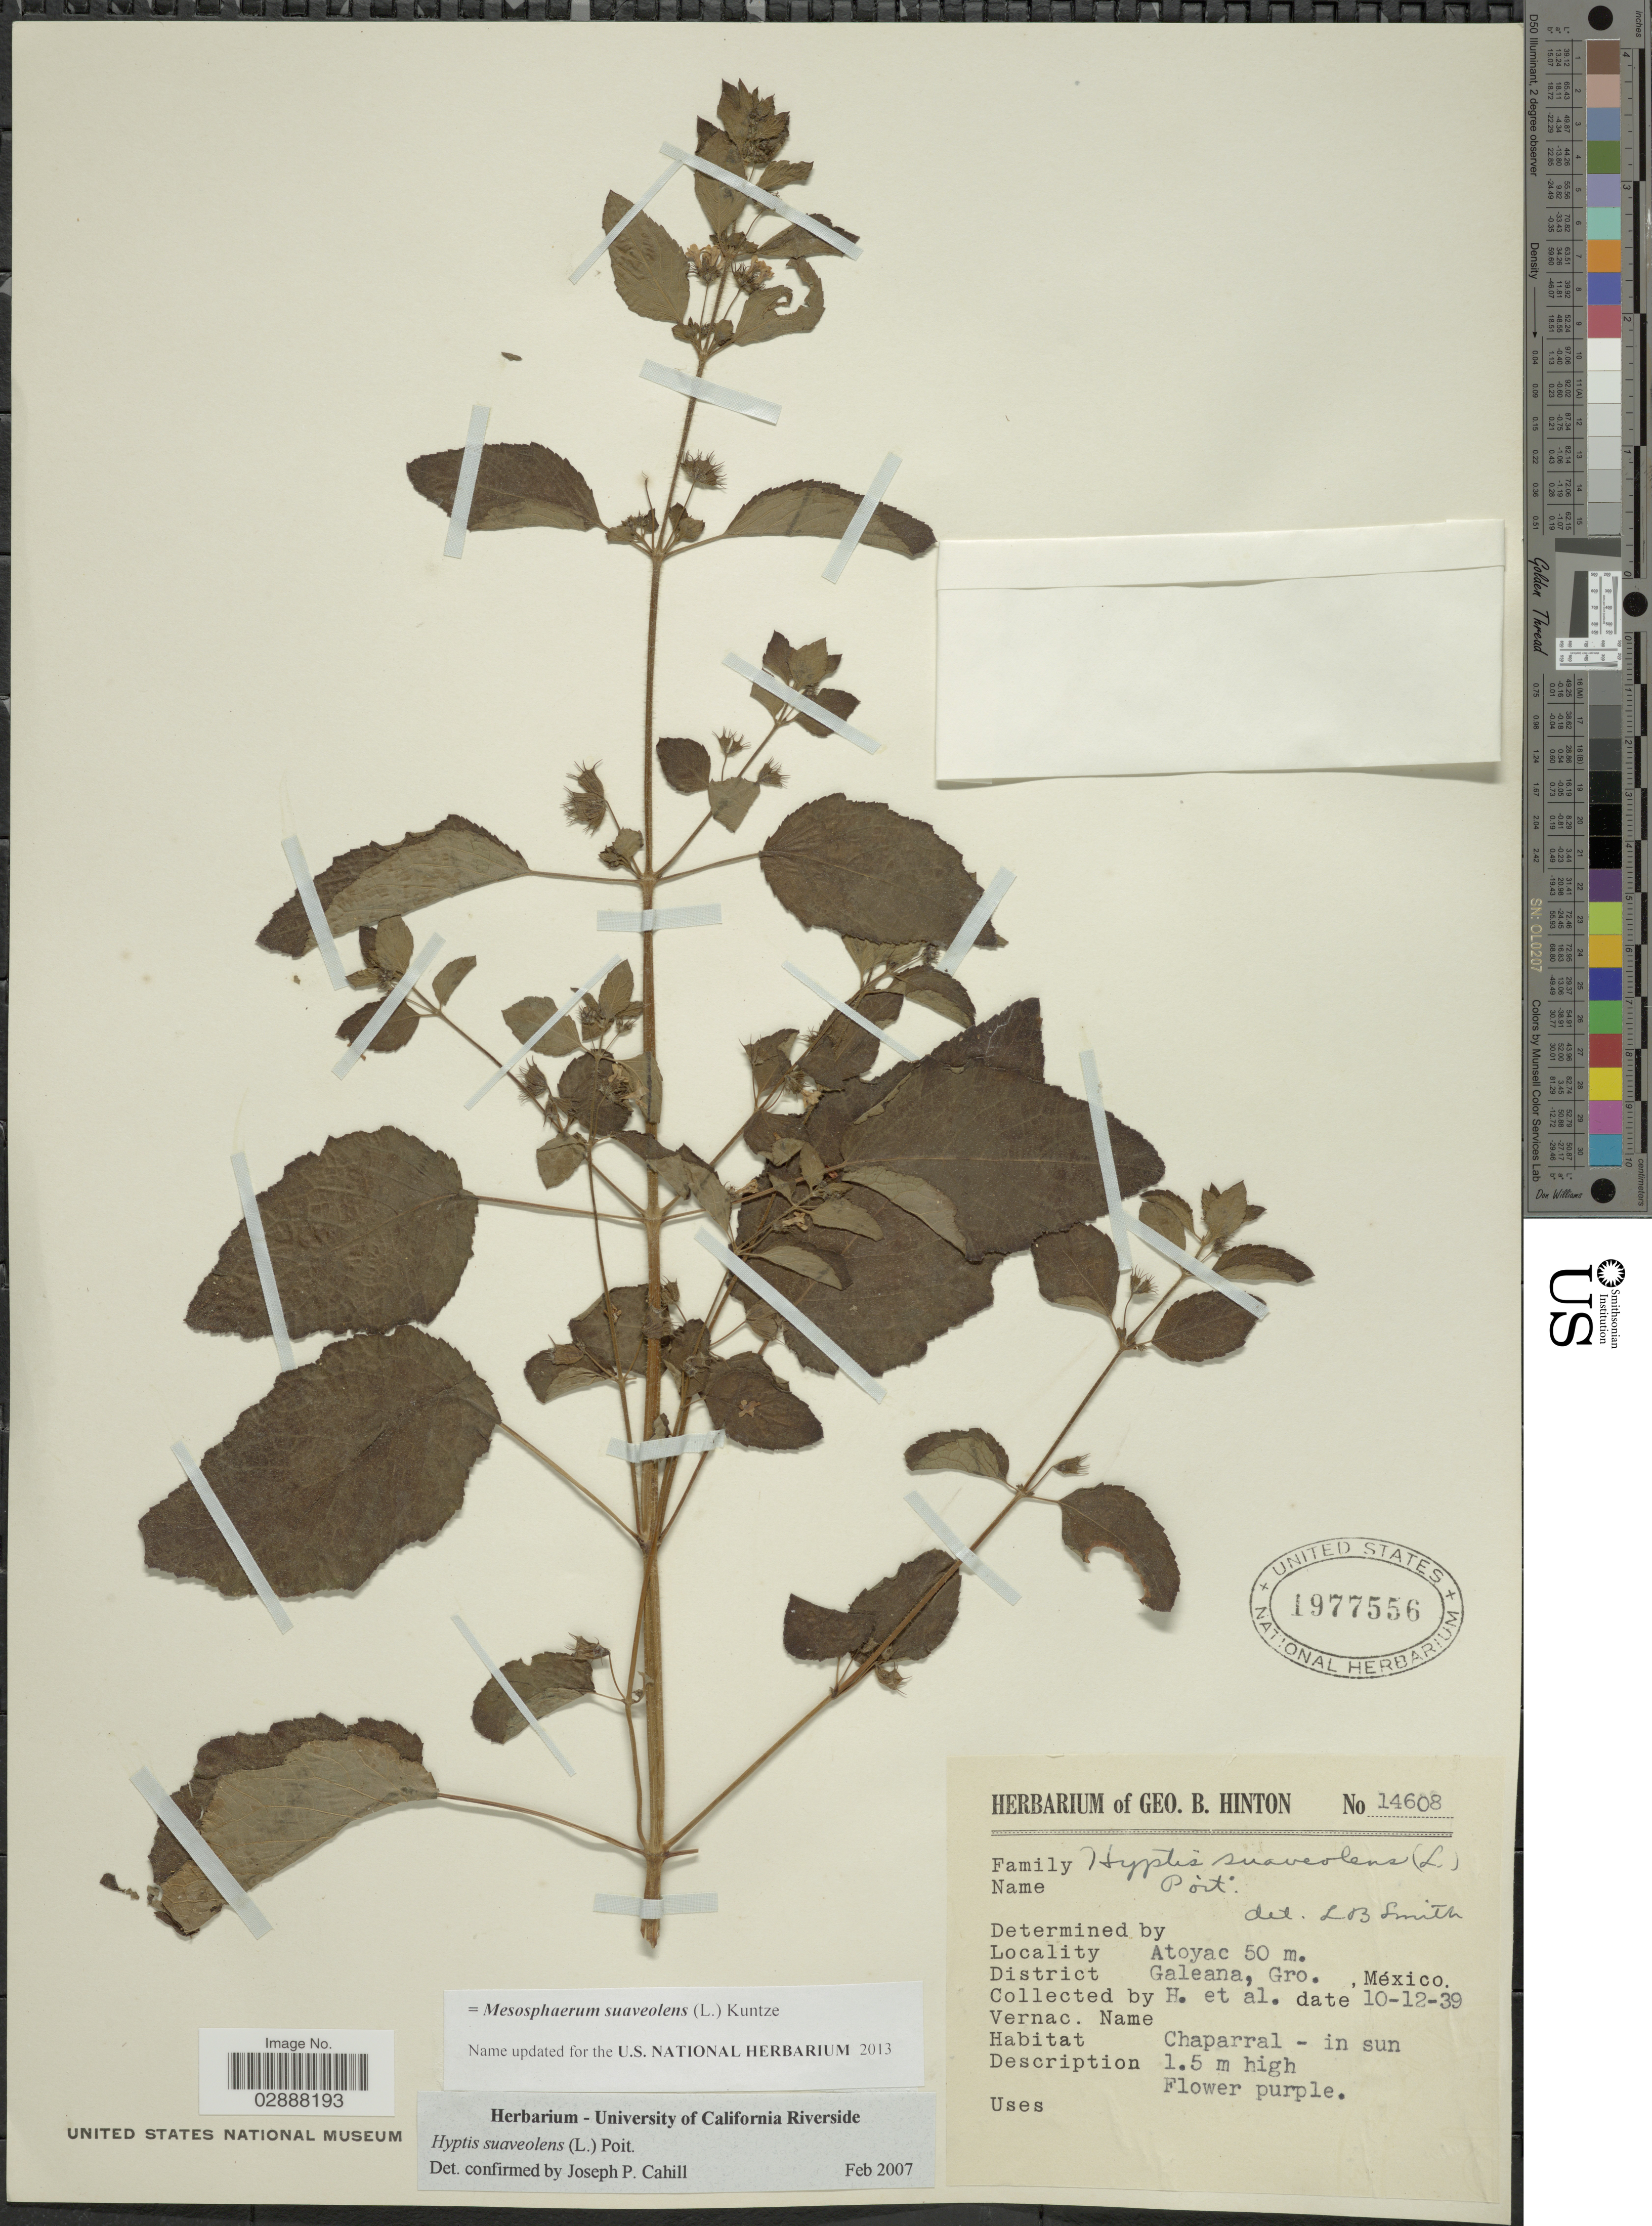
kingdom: Plantae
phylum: Tracheophyta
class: Magnoliopsida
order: Lamiales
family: Lamiaceae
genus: Mesosphaerum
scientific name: Mesosphaerum suaveolens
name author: (L.) Kuntze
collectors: G. B. Hinton & et al.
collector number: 14608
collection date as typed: Transcribed d/m/y: 10/12/39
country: Mexico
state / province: Guerrero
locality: Atoyac, District Galeana, Gro.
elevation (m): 50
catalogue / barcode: US 1977556